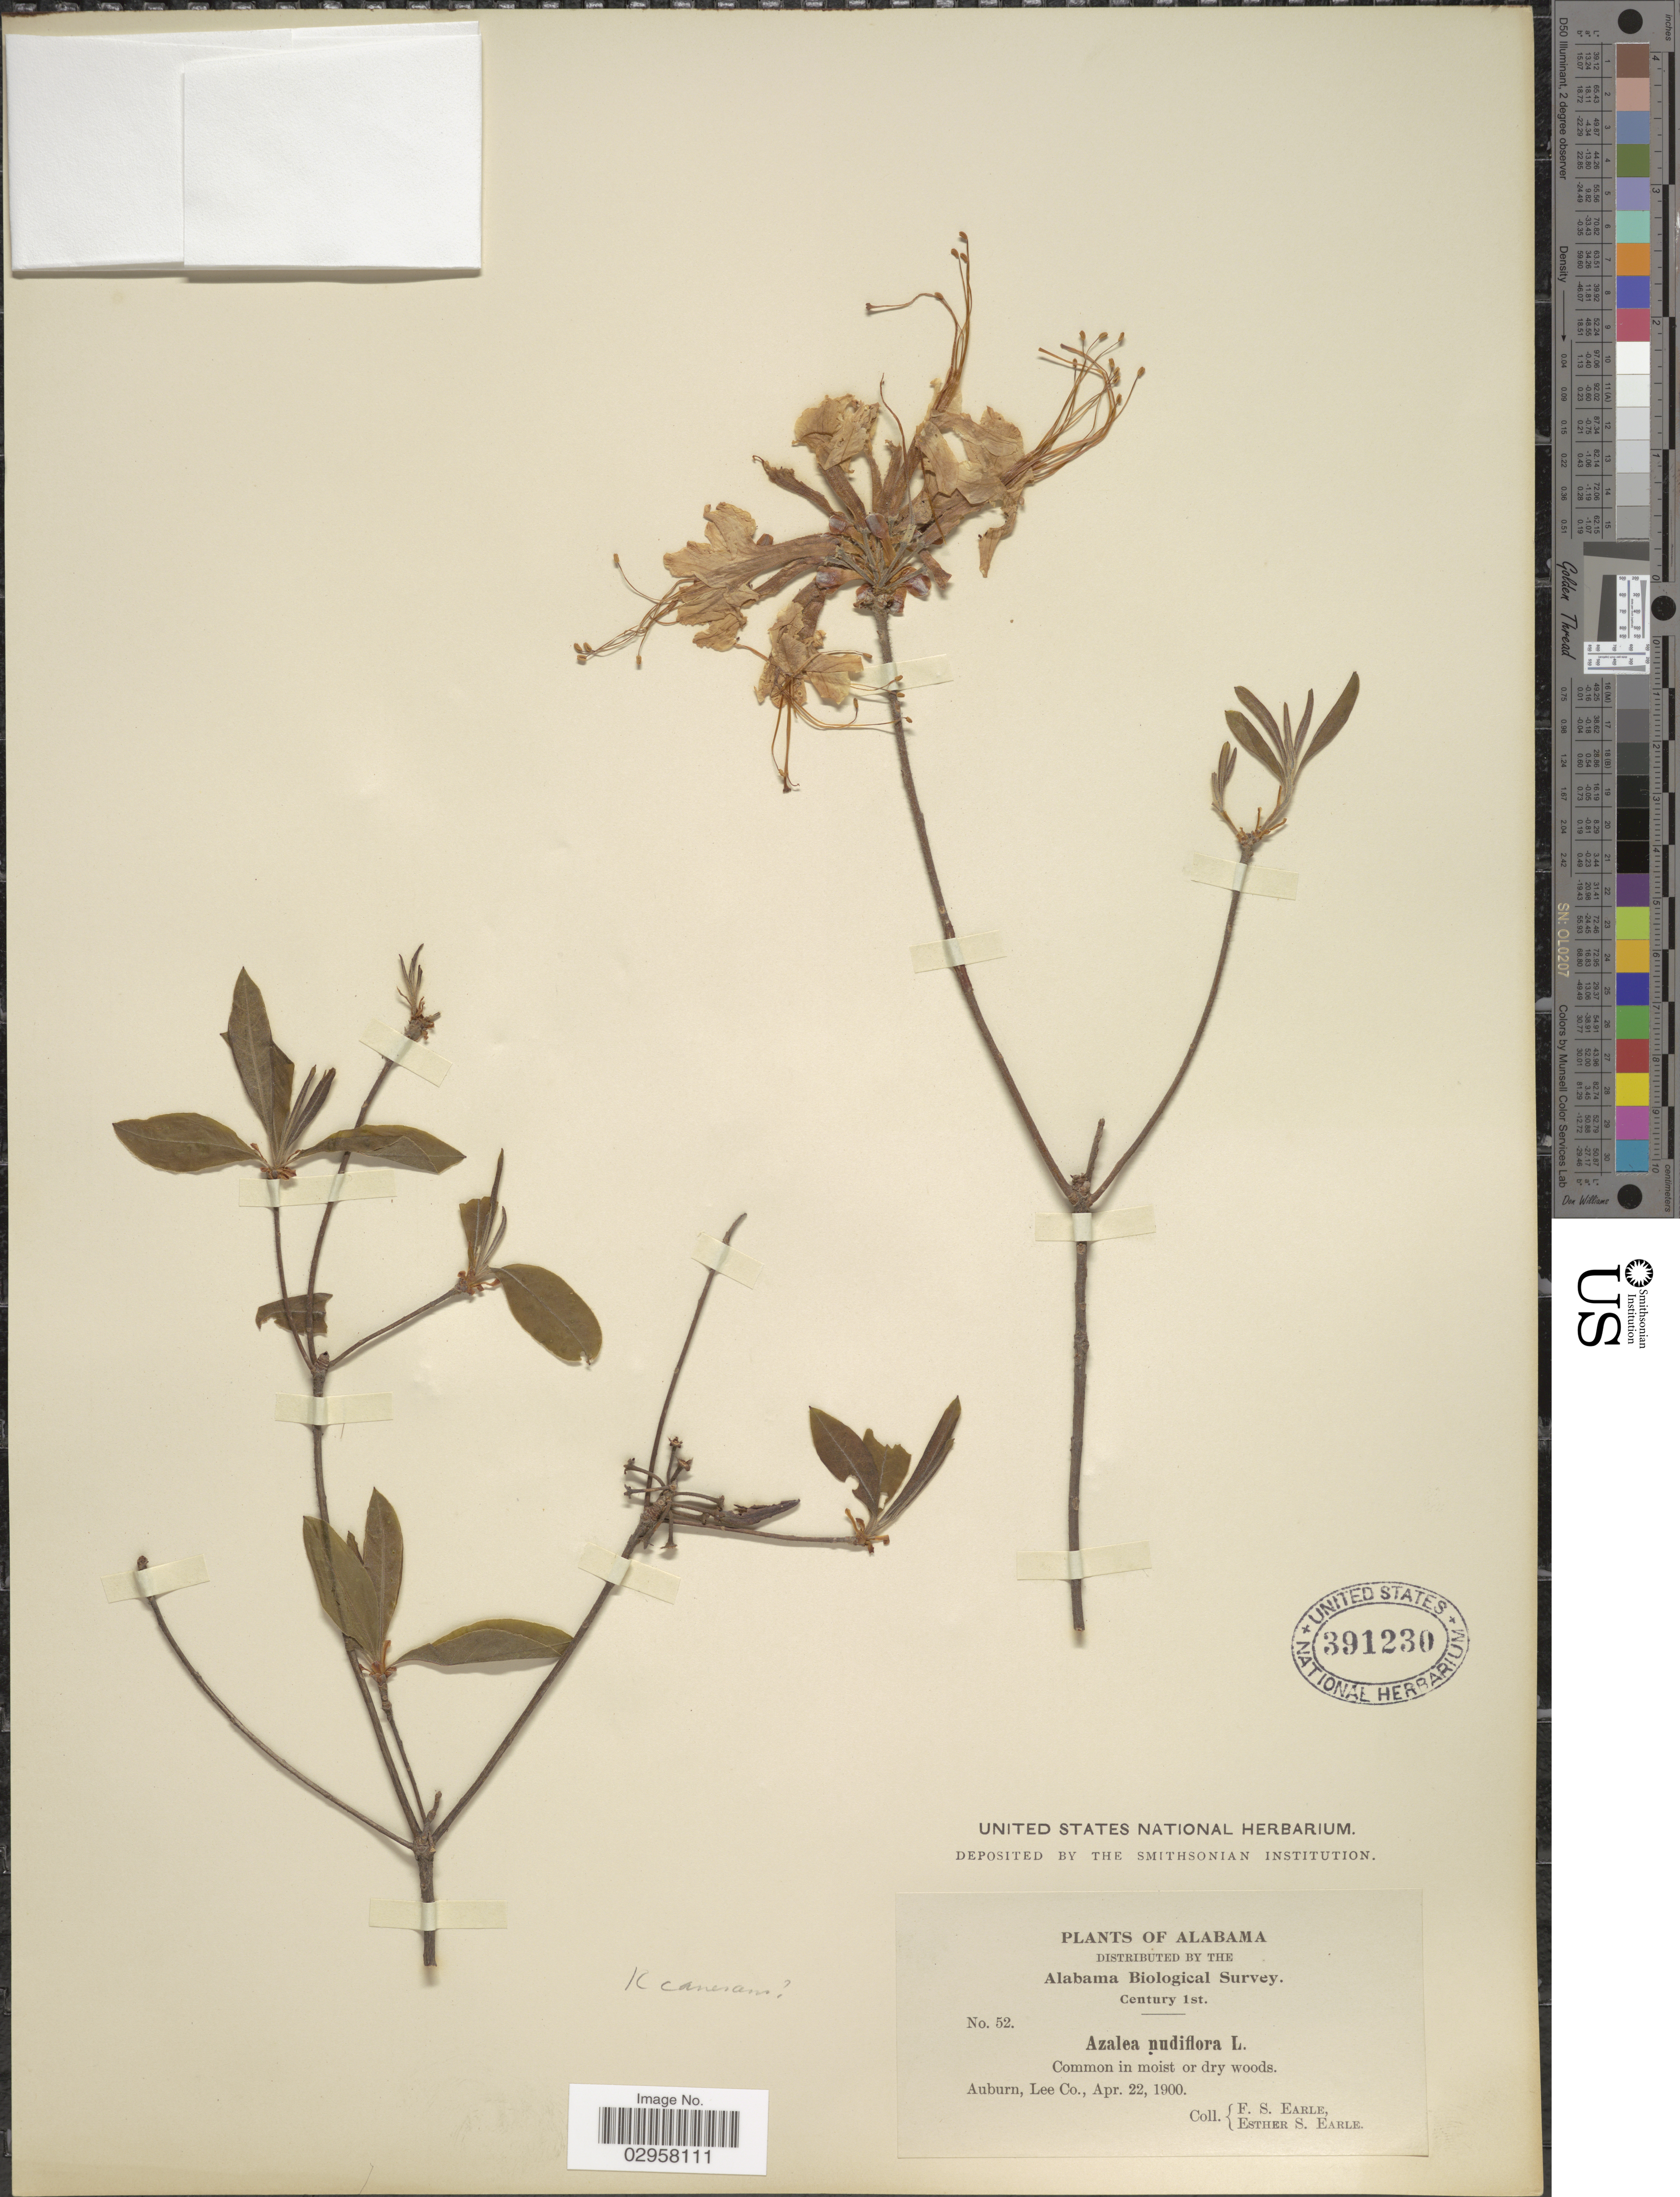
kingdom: Plantae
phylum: Tracheophyta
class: Magnoliopsida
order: Ericales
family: Ericaceae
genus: Rhododendron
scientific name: Rhododendron canescens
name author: (Michx.) Sweet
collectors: F. S. Earle & E. S. Earle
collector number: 52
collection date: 1900-04-22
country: United States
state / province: Alabama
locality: Auburn, Lee Co.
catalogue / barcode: US 391230